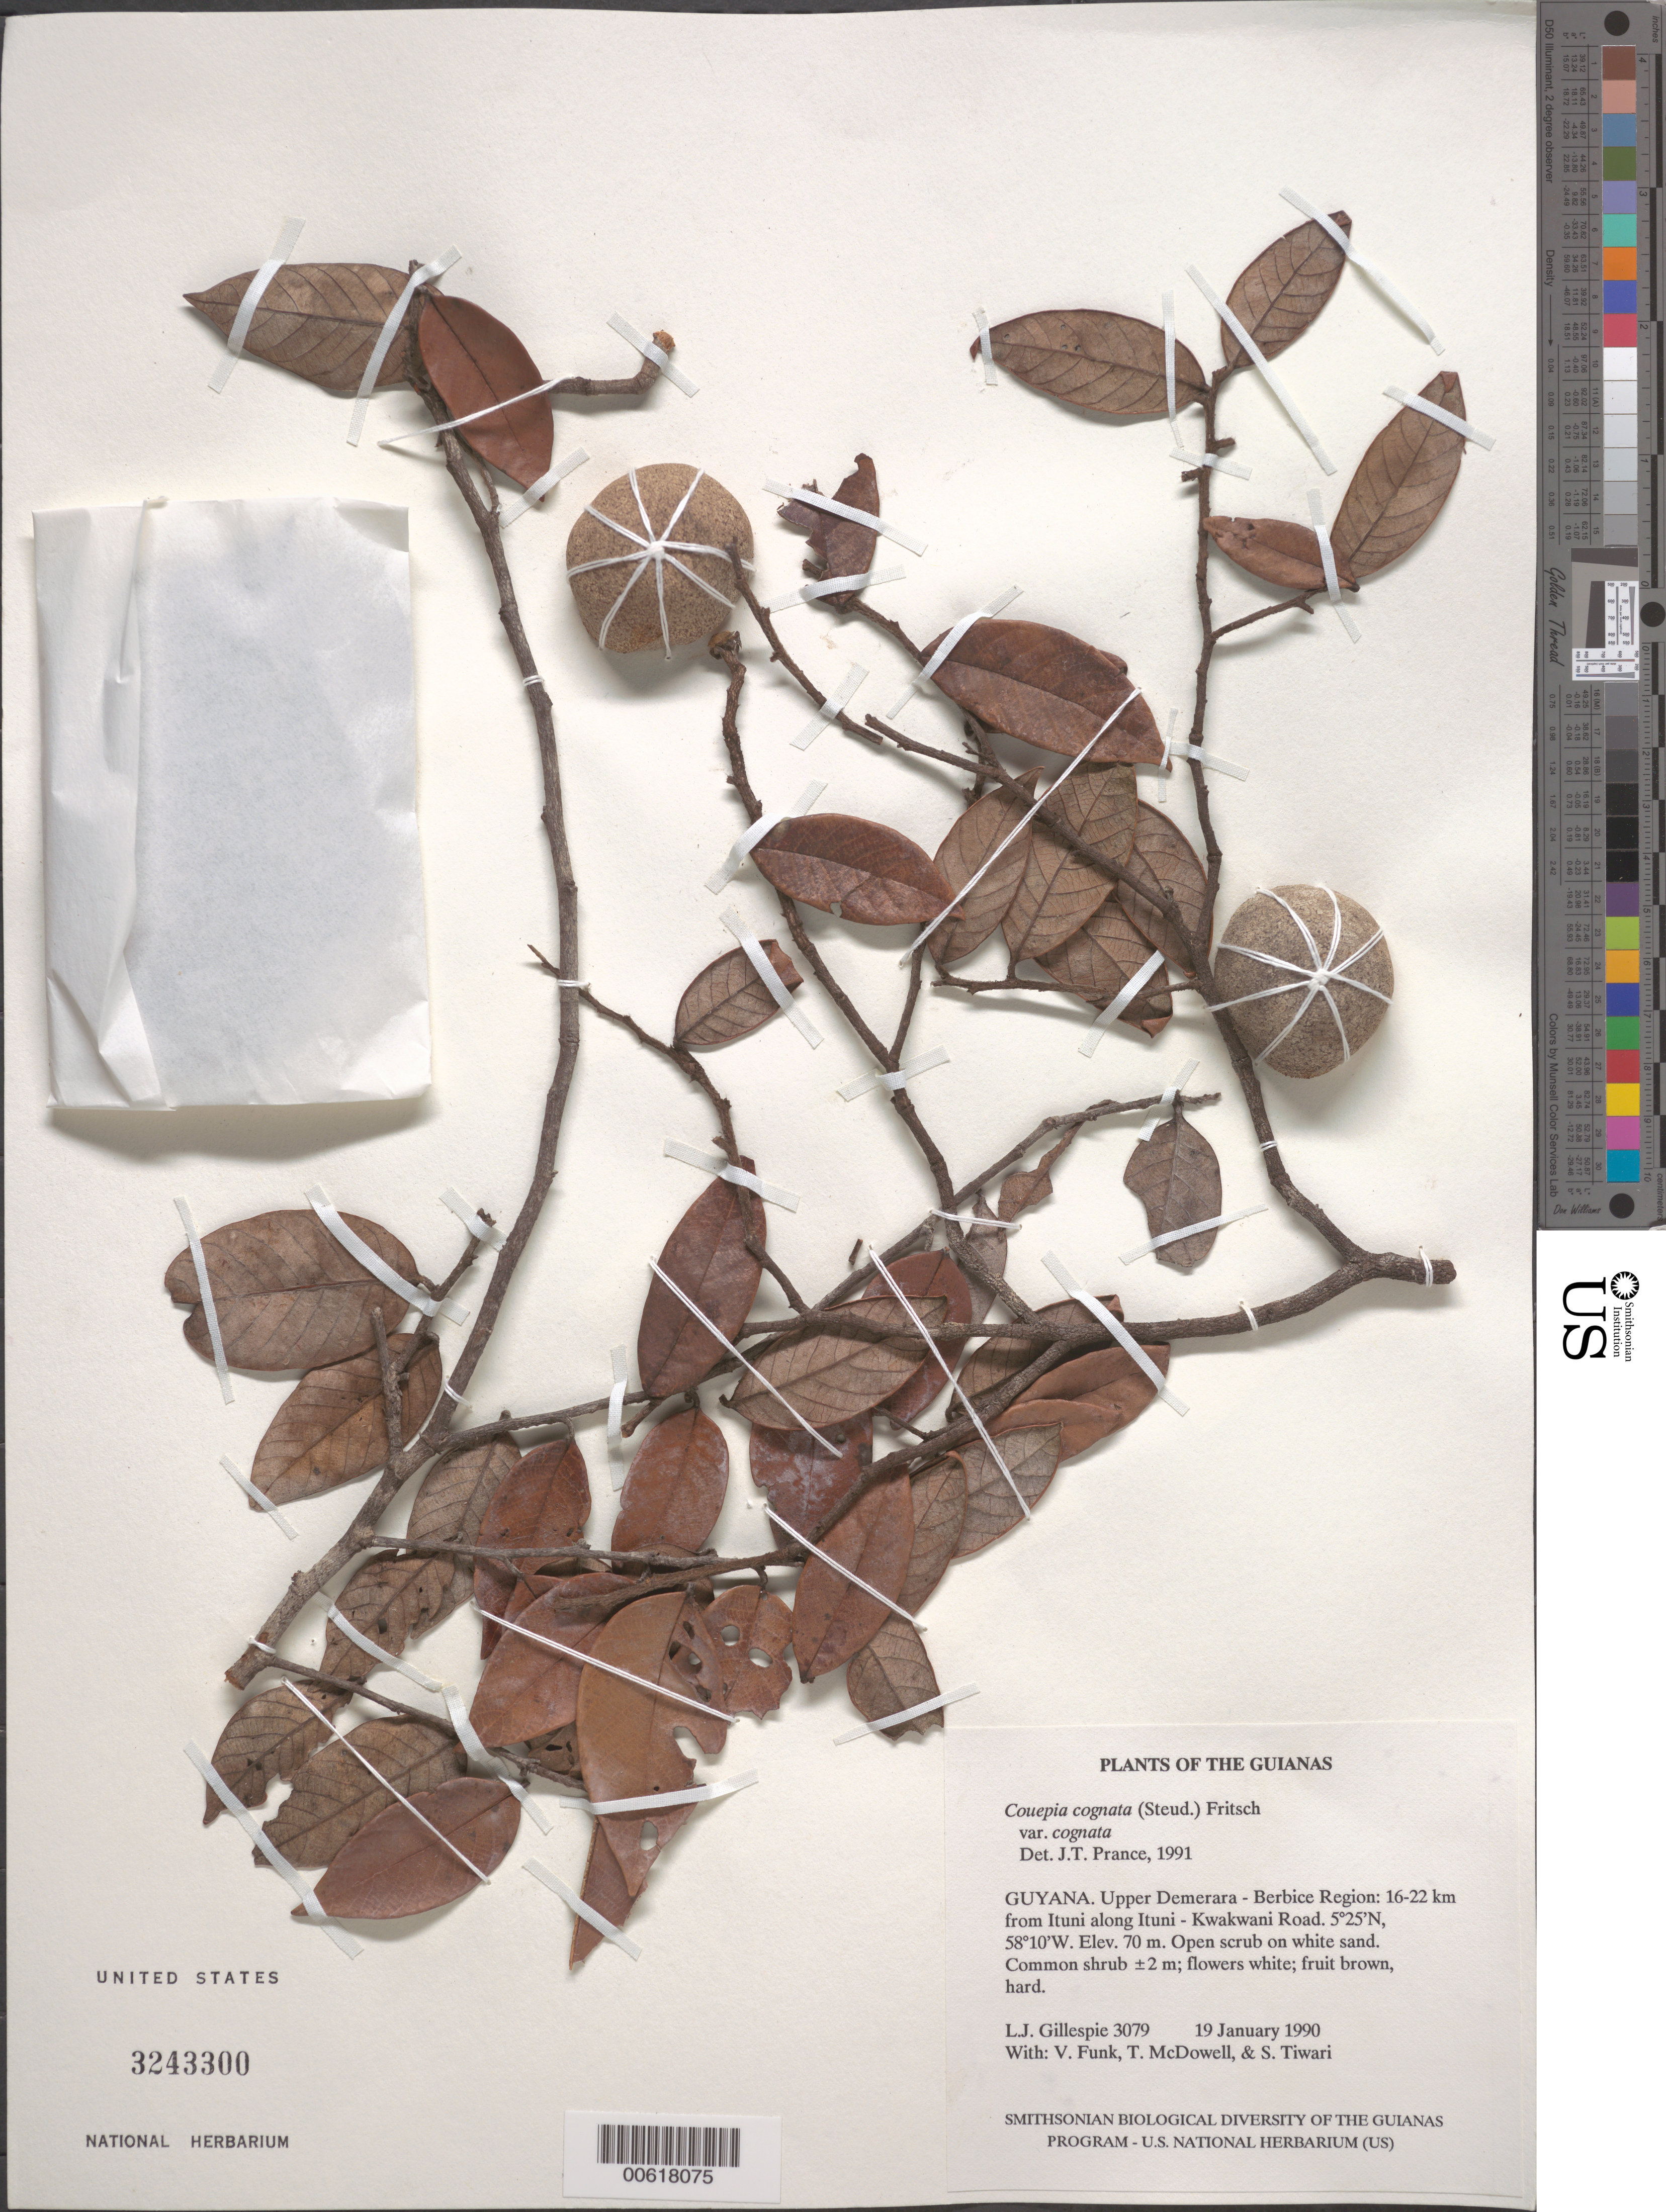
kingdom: Plantae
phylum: Tracheophyta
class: Magnoliopsida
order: Malpighiales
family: Chrysobalanaceae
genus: Gaulettia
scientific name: Gaulettia cognata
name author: (Steud.) Sothers & Prance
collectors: L. J. Gillespie, V. Funk, T. McDowell & S. Tiwari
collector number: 3079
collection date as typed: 19 January 1990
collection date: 1990-01-19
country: Guyana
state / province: U. Demerara-Berbice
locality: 16-22 km from Ituni along Ituni - Kwakwani Road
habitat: Open scrub on white sand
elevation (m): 70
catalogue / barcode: US 3243300